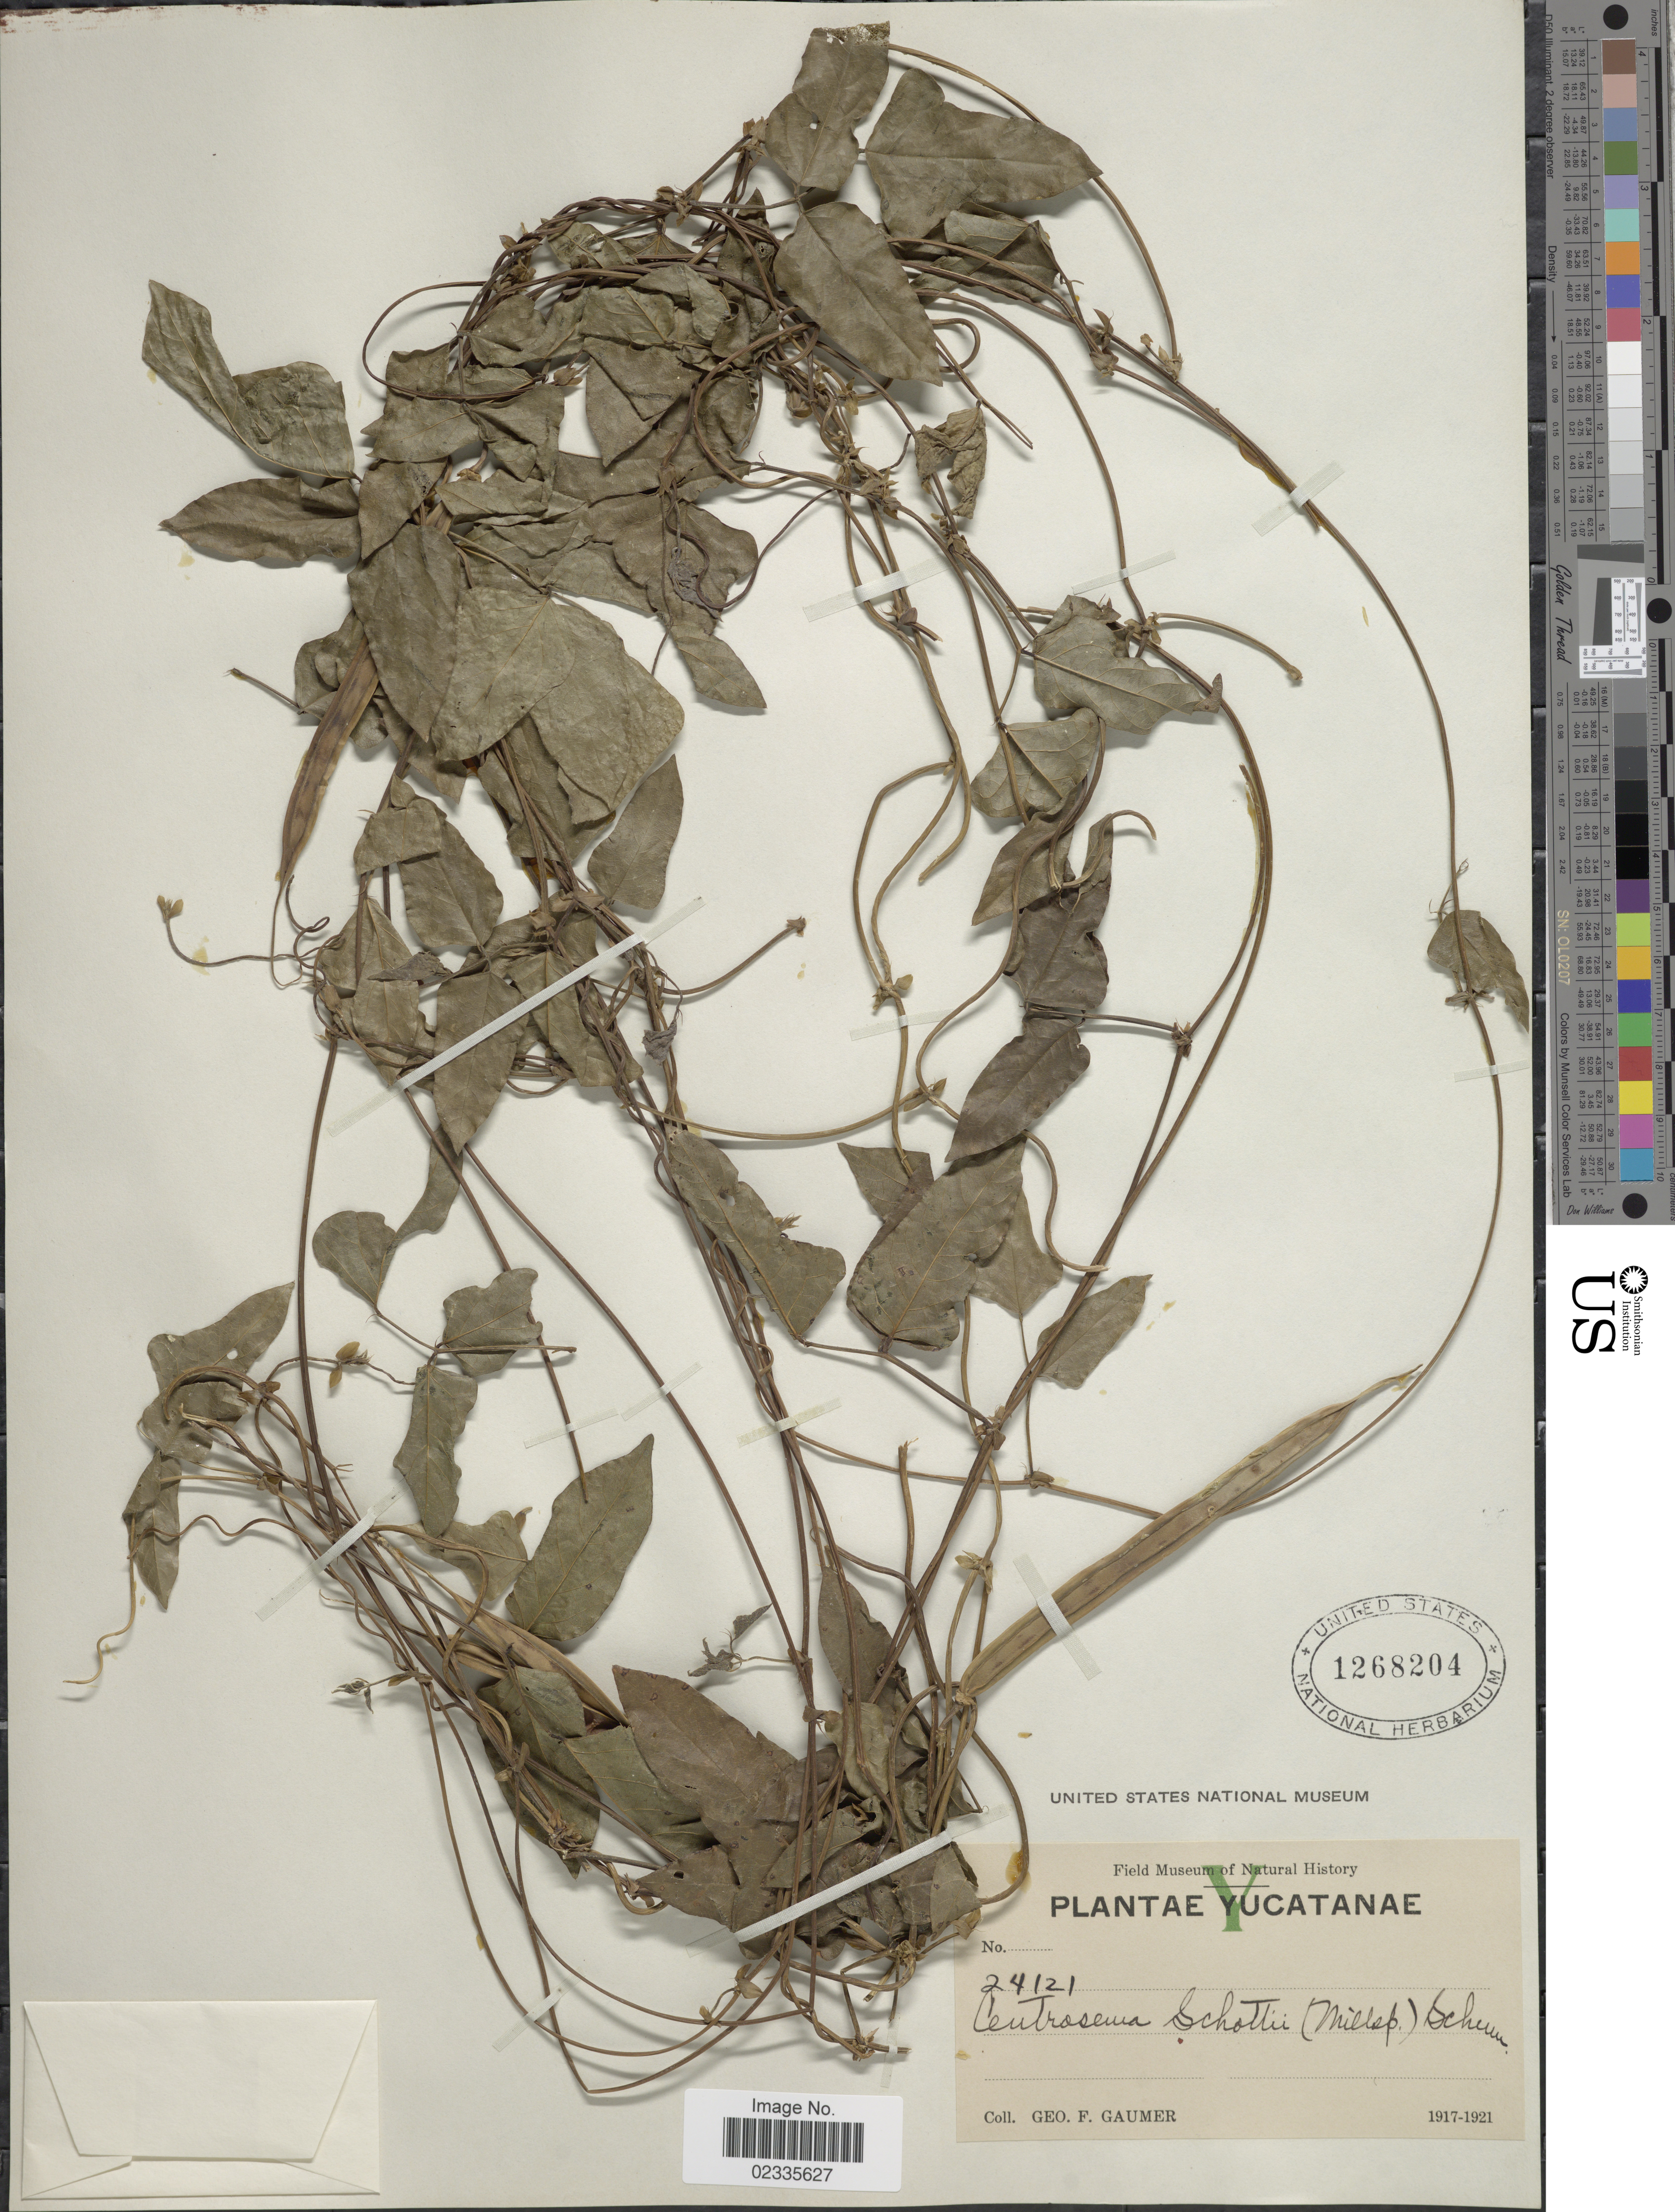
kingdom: Plantae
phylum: Tracheophyta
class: Magnoliopsida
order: Fabales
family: Fabaceae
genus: Centrosema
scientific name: Centrosema schottii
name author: (Millsp.) K. Schum.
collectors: G. F. Gaumer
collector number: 24121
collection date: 1917/1921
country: Mexico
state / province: Yucatán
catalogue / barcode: US 1268204